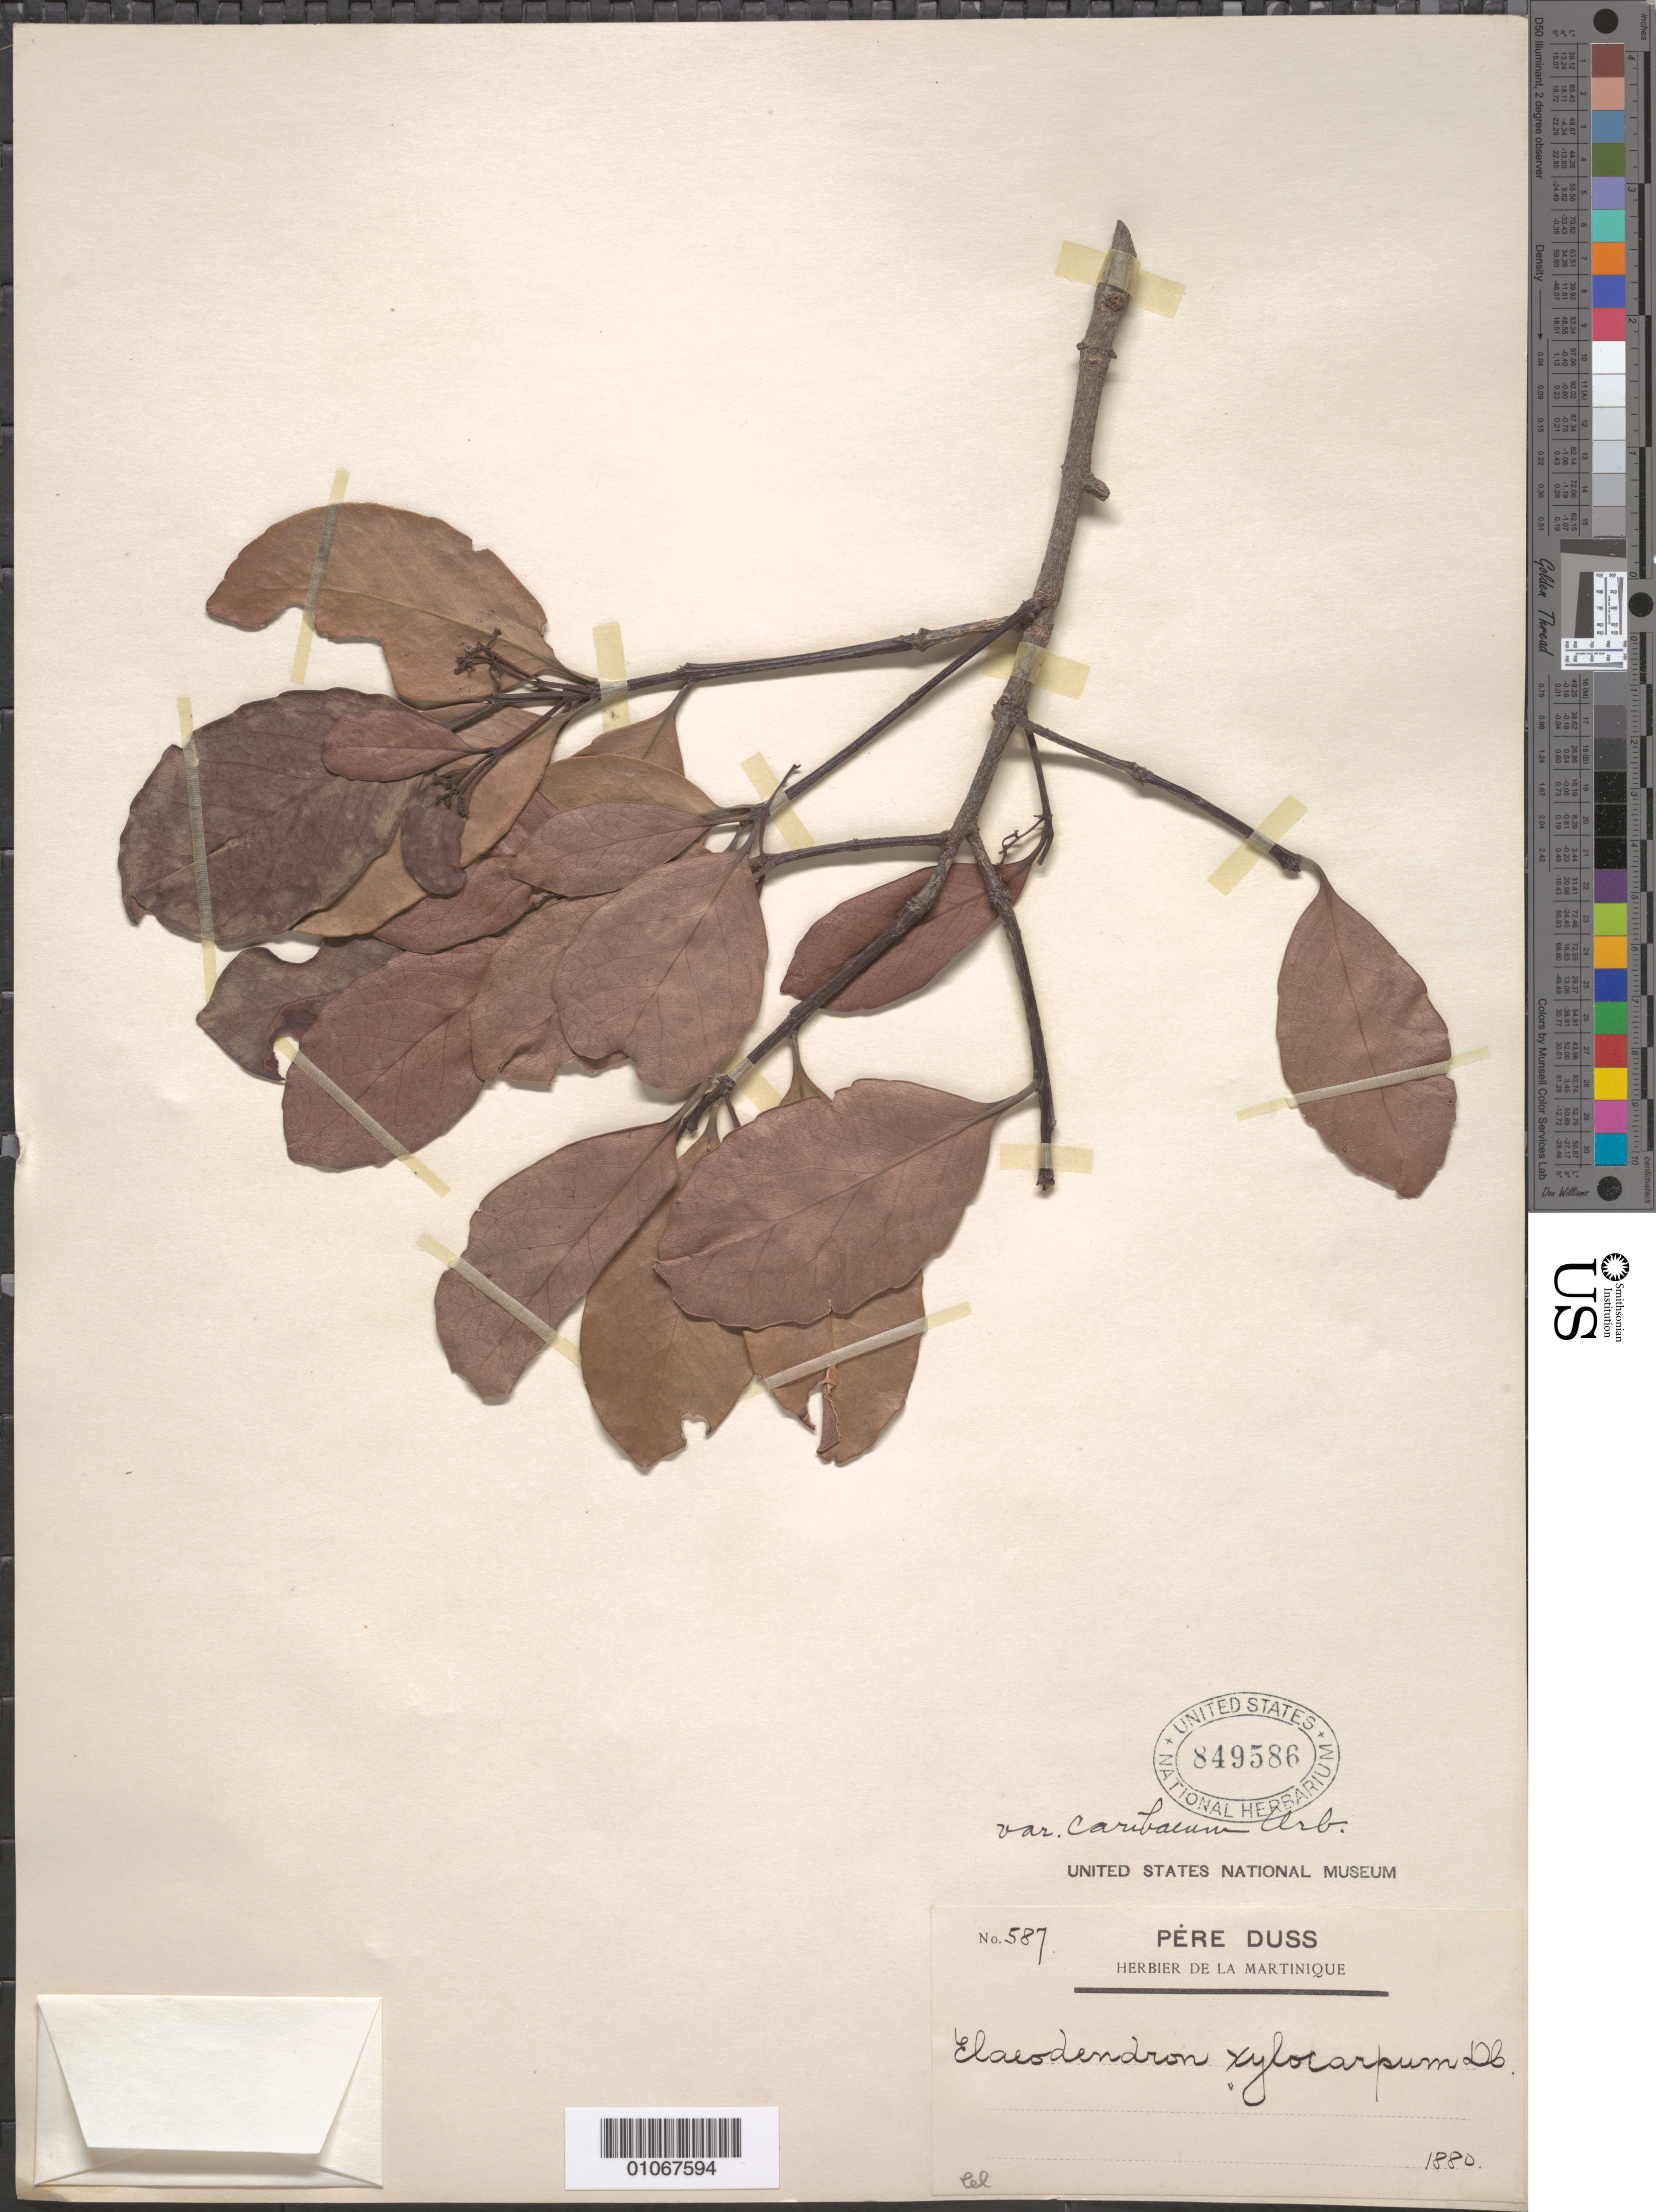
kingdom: Plantae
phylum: Tracheophyta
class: Magnoliopsida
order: Celastrales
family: Celastraceae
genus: Elaeodendron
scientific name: Elaeodendron xylocarpum var. caribaeum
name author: Urb.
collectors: Père Duss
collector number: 587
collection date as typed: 01 Jan 1880 to 31 Dec 1880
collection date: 1880-01-01/1880-12-31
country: Martinique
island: Martinique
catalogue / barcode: US 849586